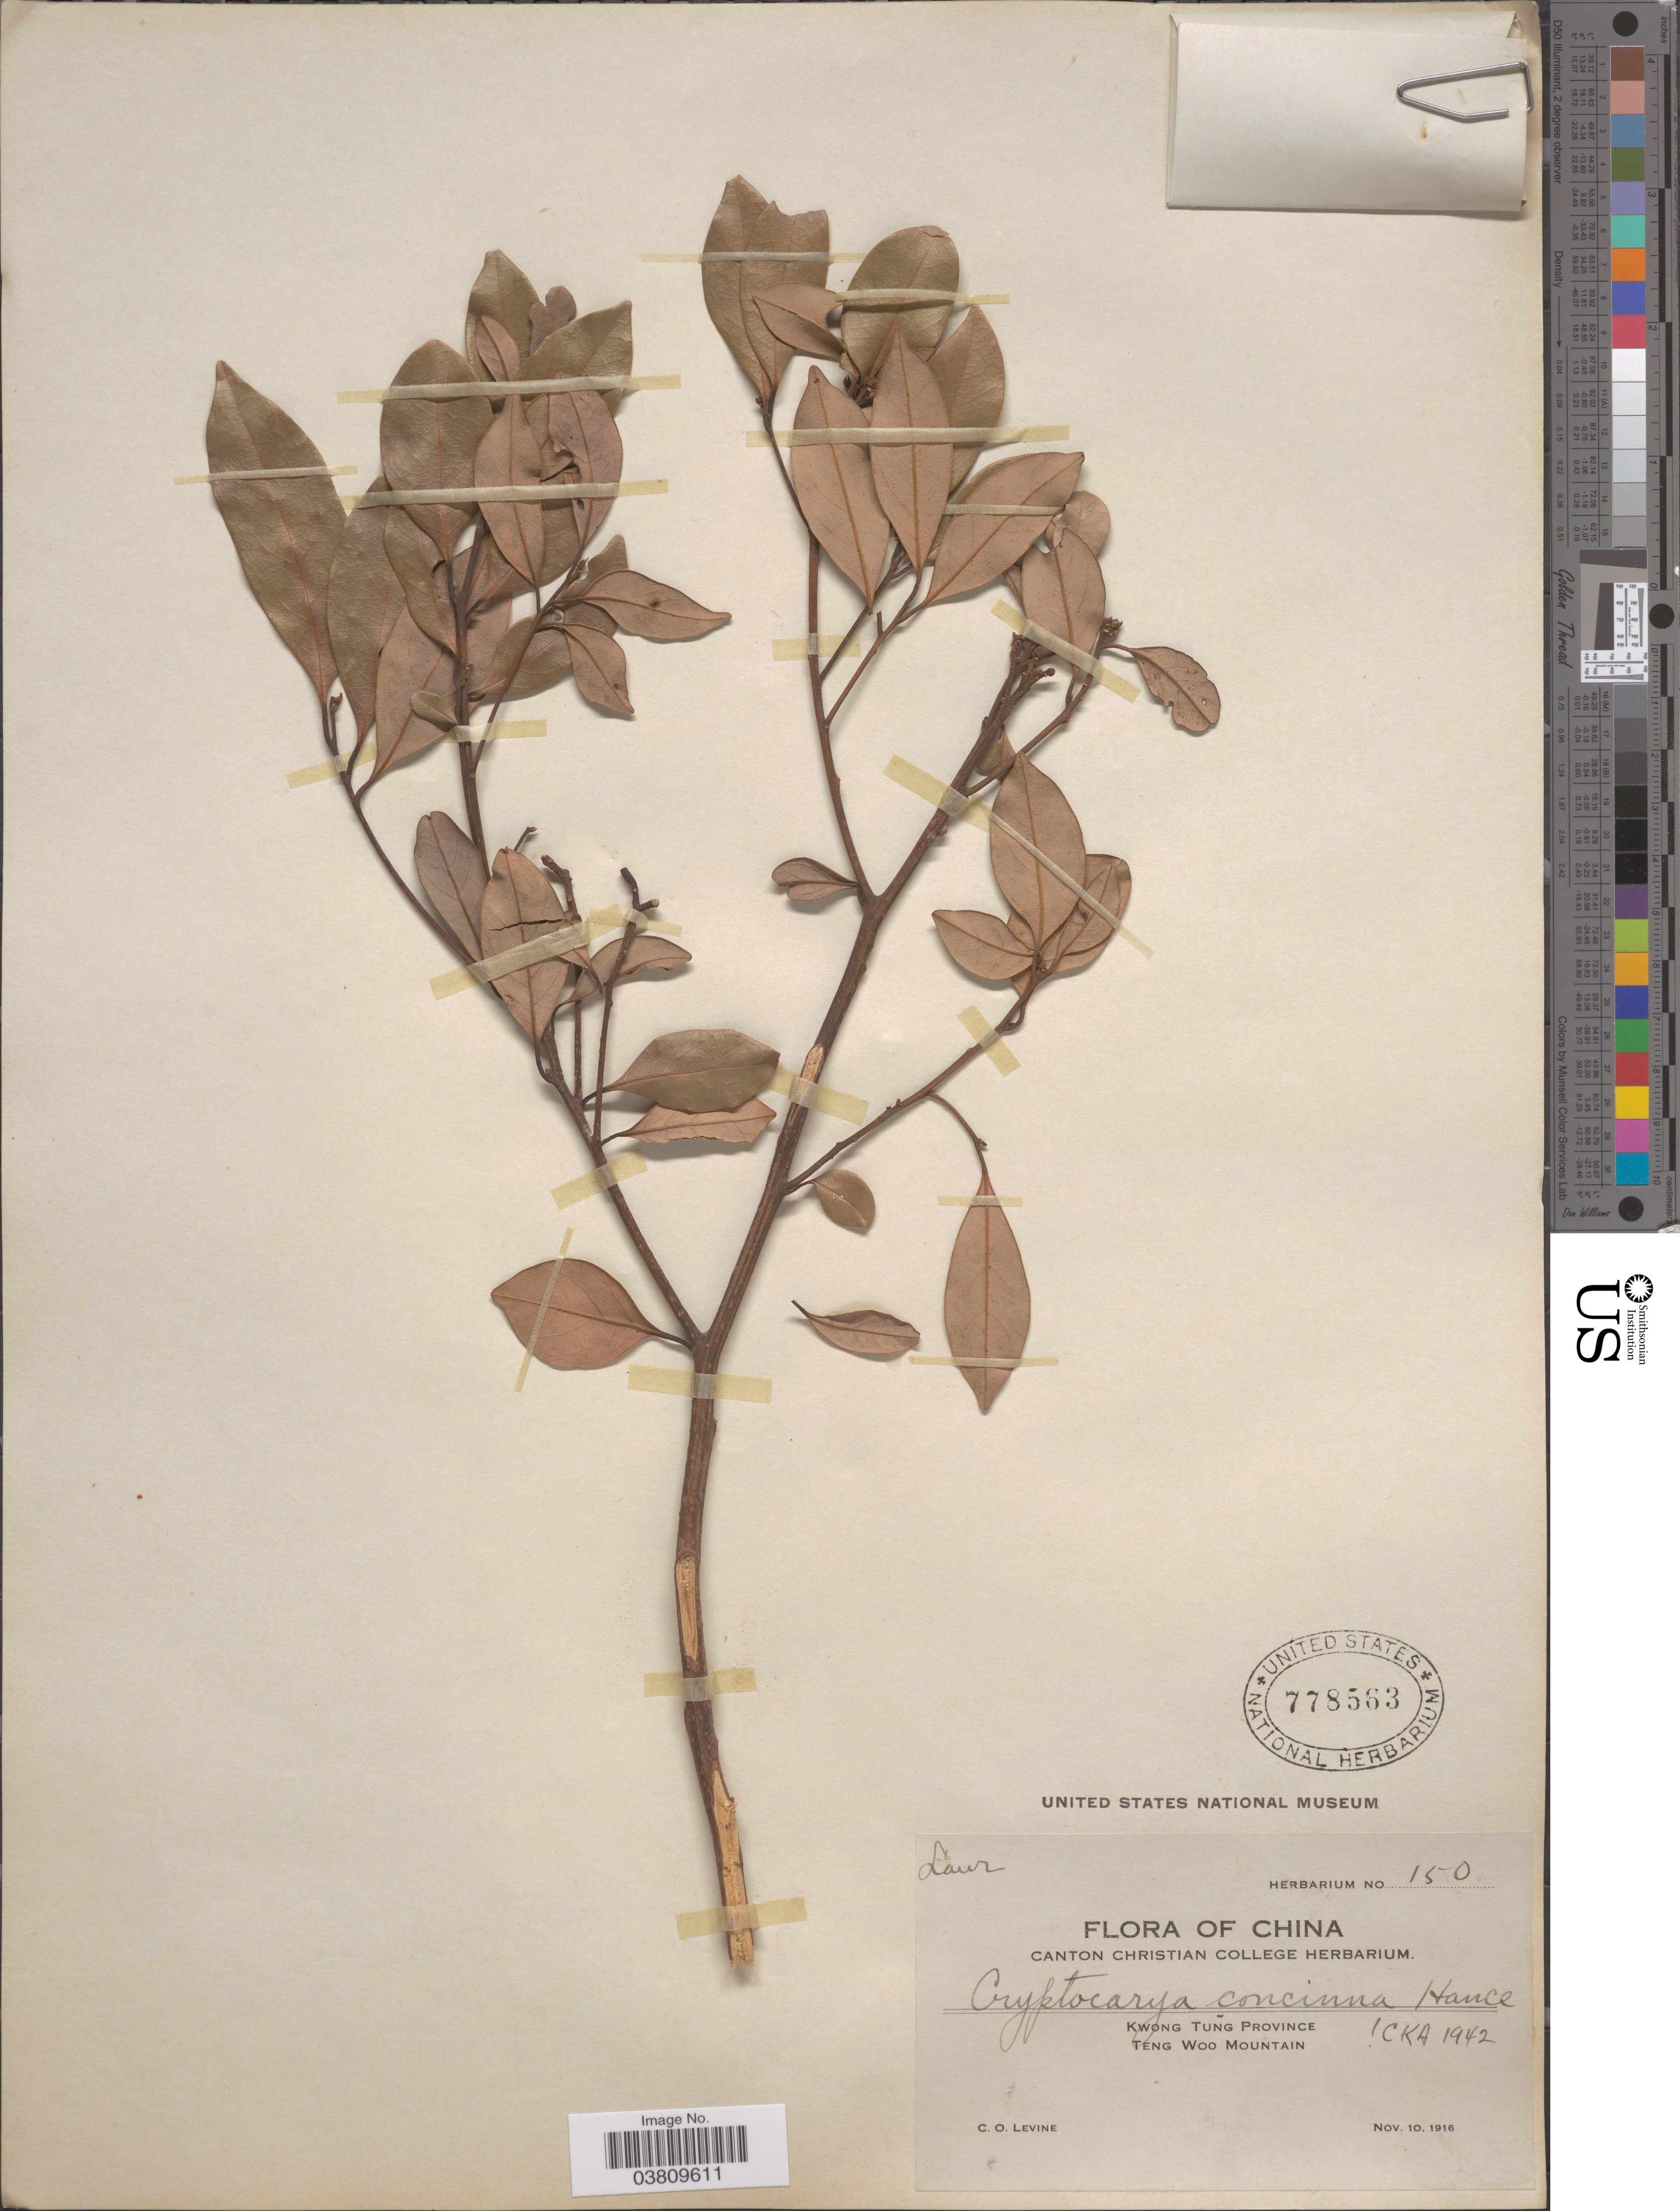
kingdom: Plantae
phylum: Tracheophyta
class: Magnoliopsida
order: Laurales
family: Lauraceae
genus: Cryptocarya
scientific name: Cryptocarya concinna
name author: Hance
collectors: C. O. Levine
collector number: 150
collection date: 1916-11-10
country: China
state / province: Guangdong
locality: Kwong Tung Province. Teng Woo Mountain.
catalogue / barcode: US 778563